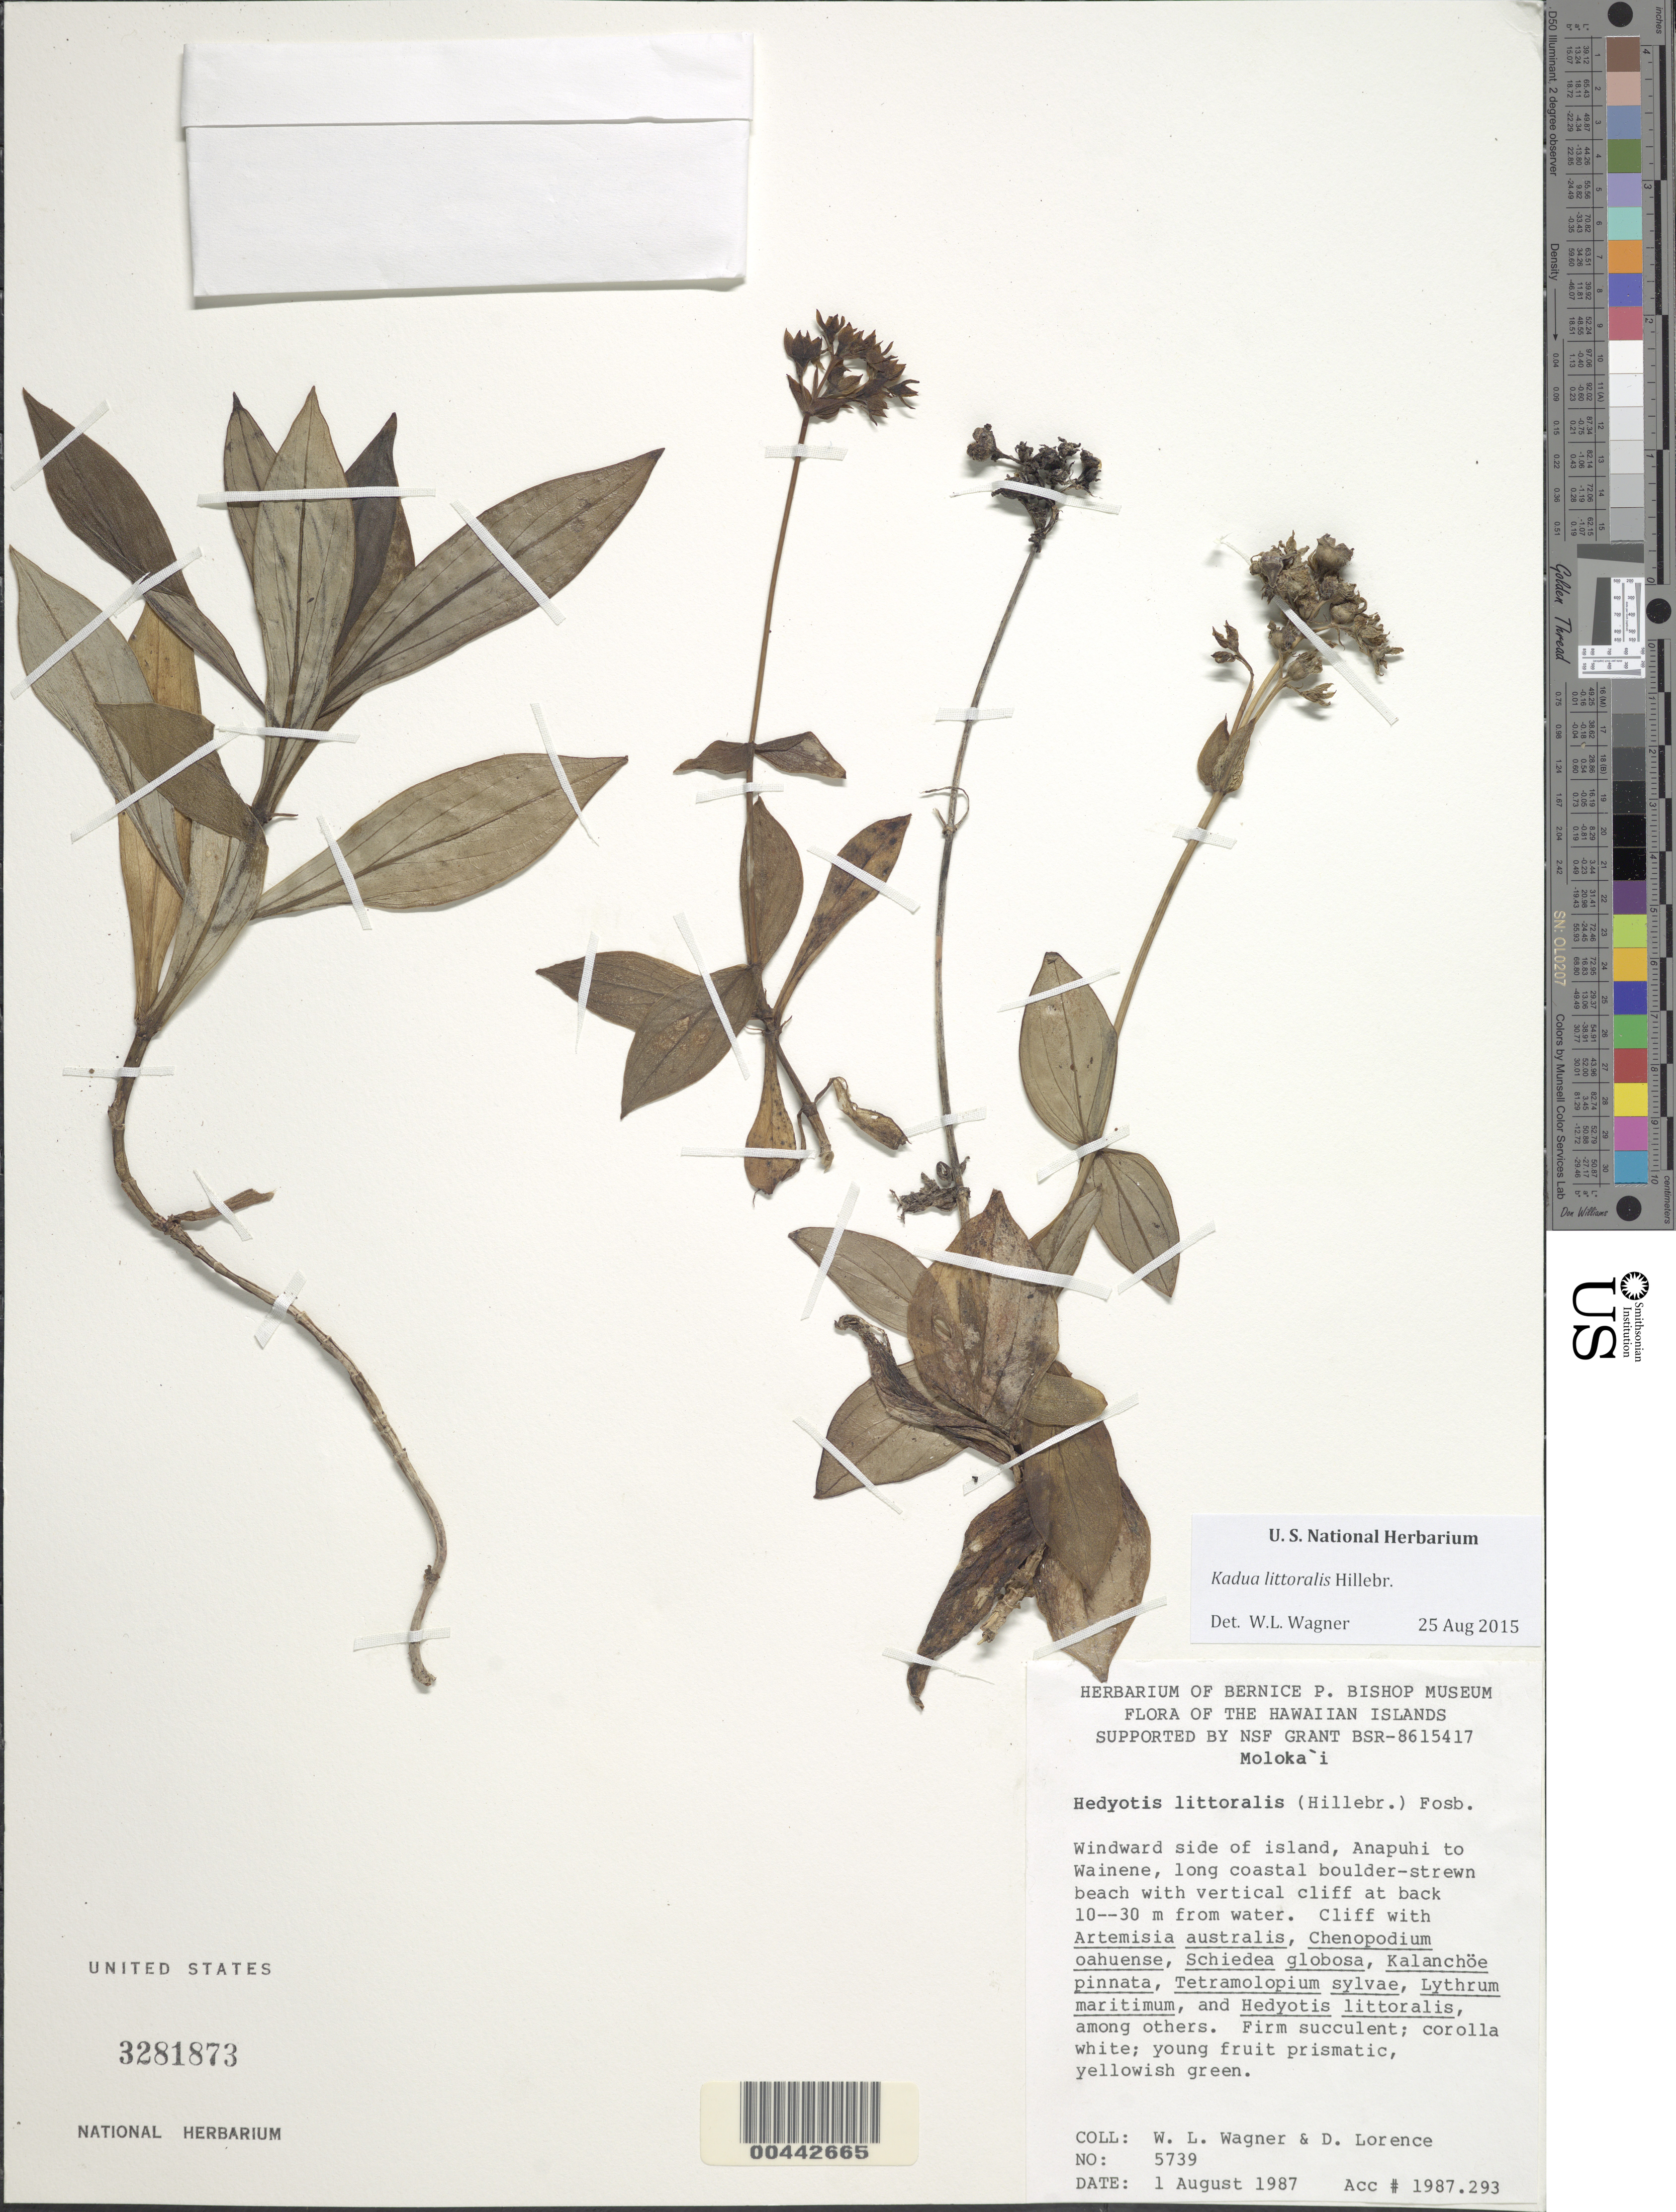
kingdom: Plantae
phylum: Tracheophyta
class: Magnoliopsida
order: Gentianales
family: Rubiaceae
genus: Kadua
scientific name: Kadua littoralis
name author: Hillebr.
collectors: W. L. Wagner & D. Lorence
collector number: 5739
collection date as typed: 1 Aug 1987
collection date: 1987-08-01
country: United States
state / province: Hawaii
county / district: Maui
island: Moloka'i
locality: Windward side of island, Anapuhi to Wainene, long boulder strewn beach with vertical cliff at back 10--30 m from water.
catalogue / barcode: US 3281873